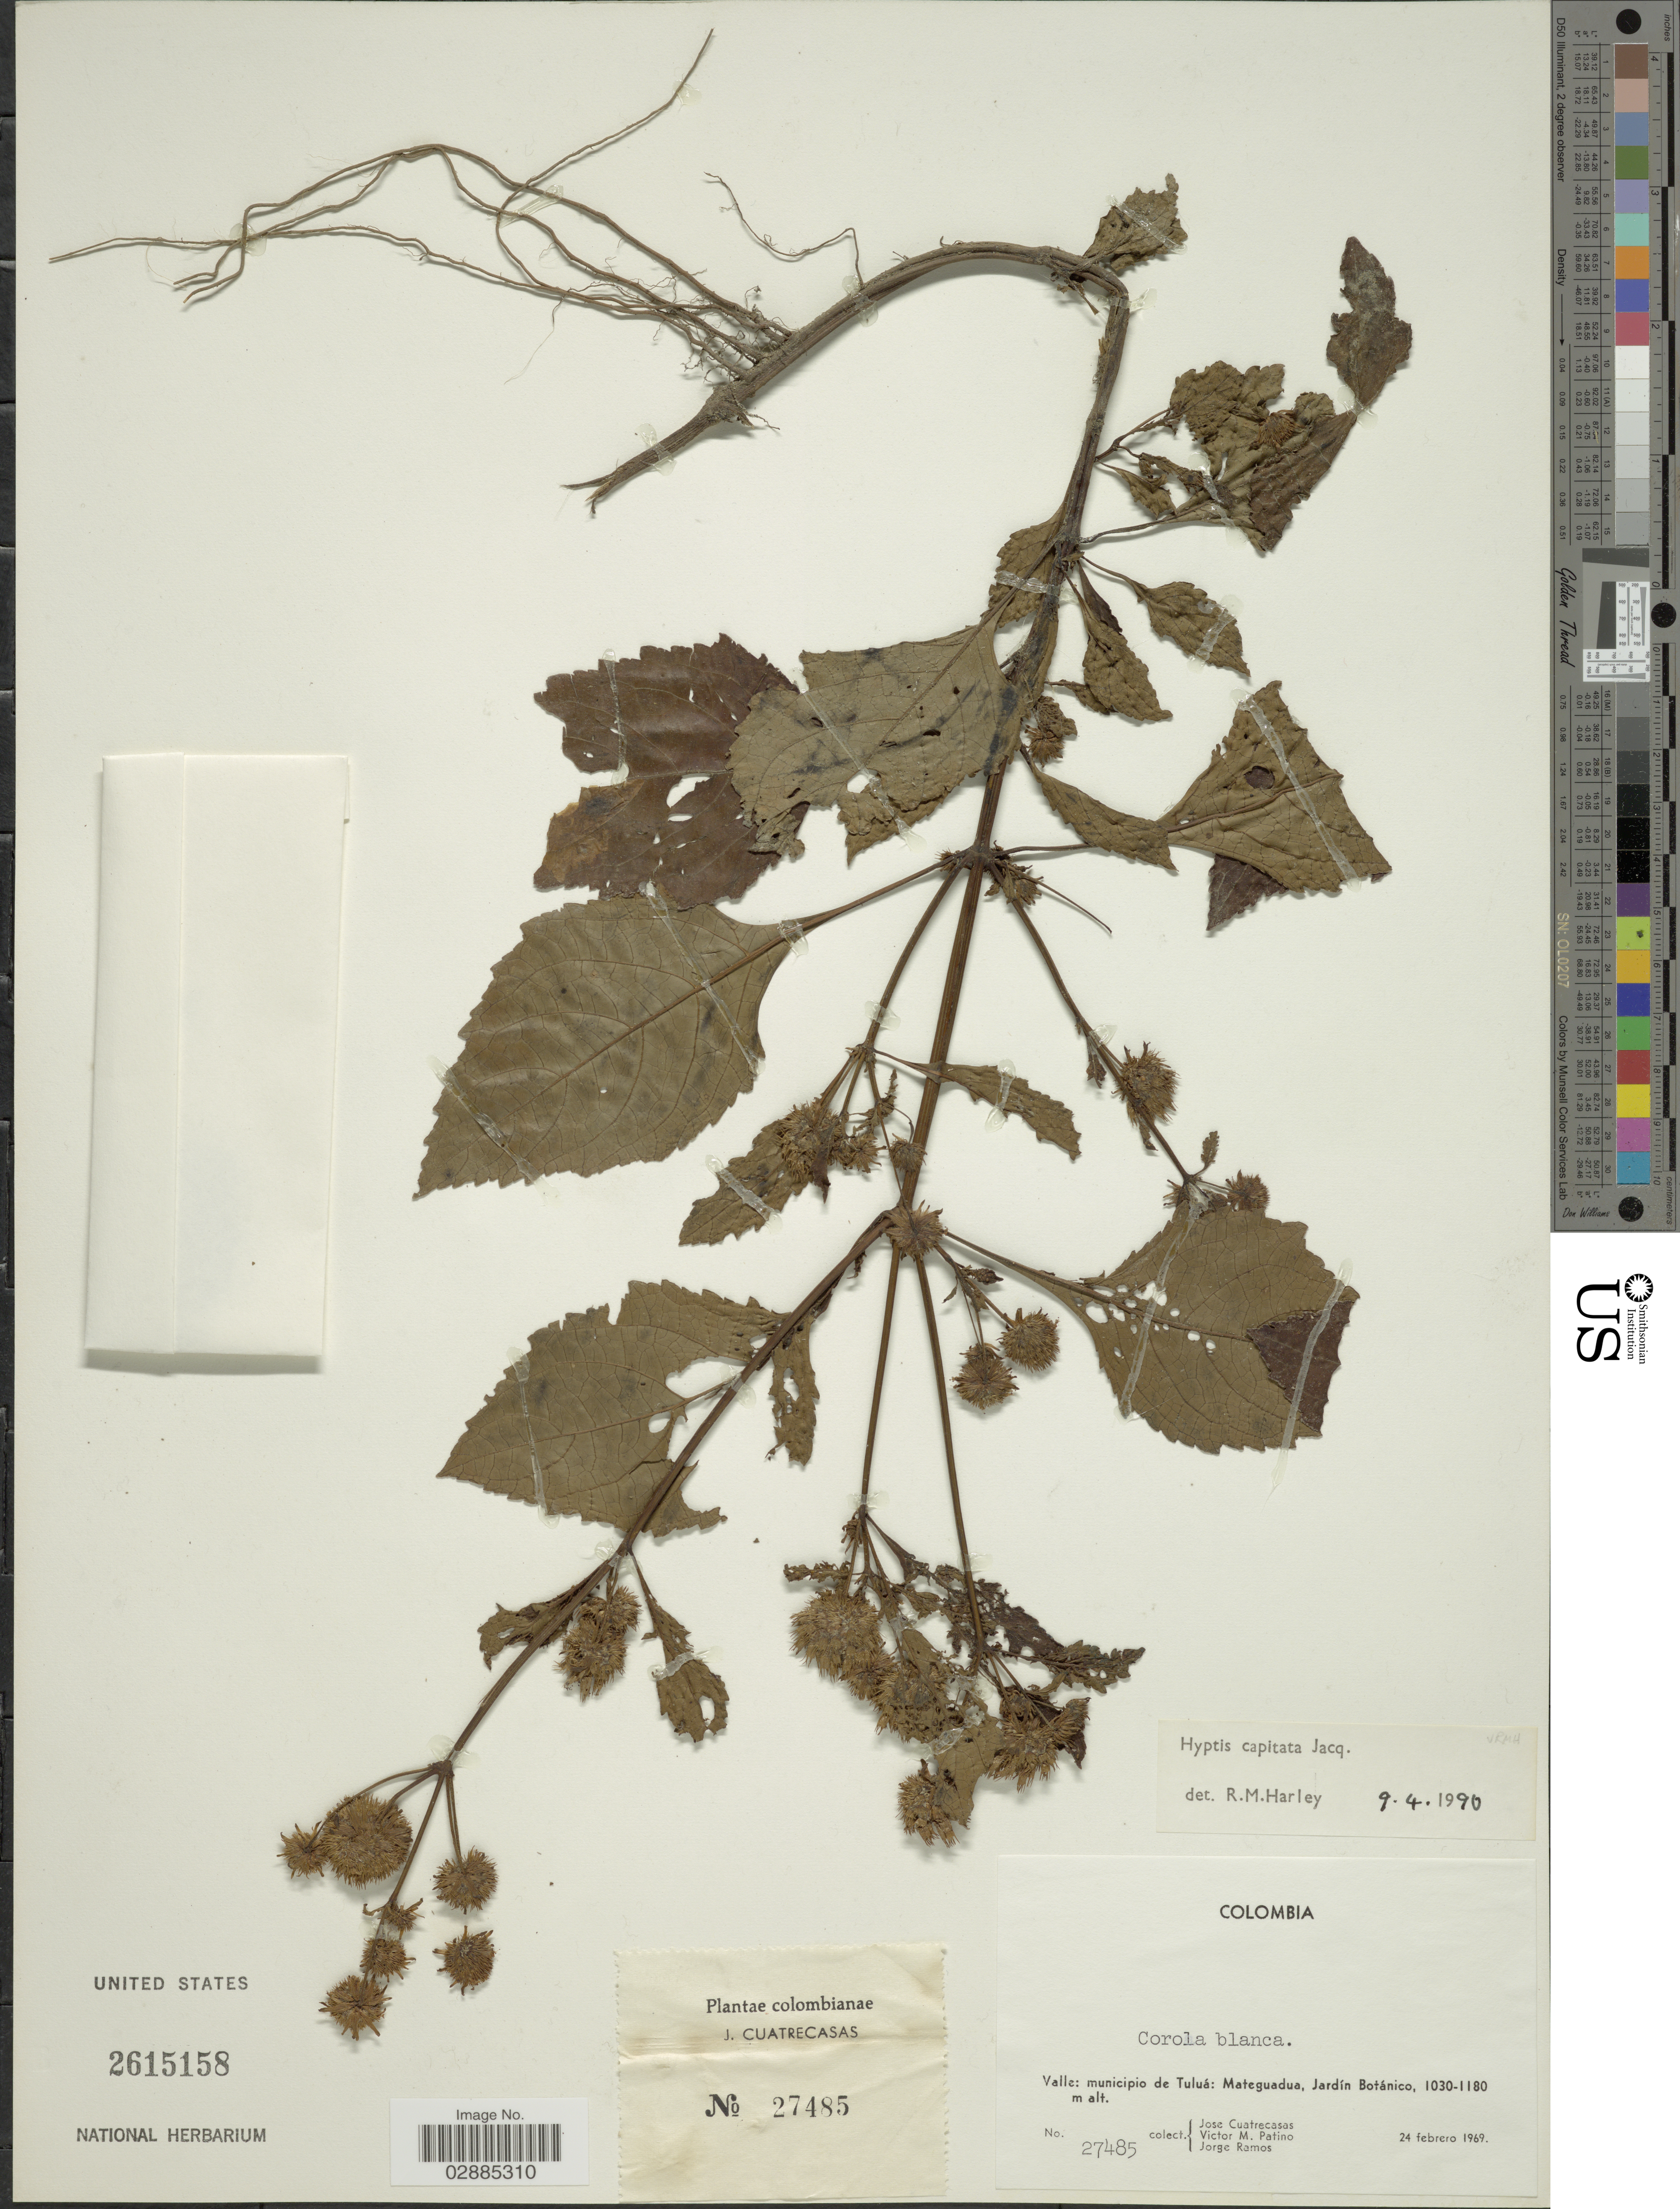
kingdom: Plantae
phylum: Tracheophyta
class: Magnoliopsida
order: Lamiales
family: Lamiaceae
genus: Hyptis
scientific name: Hyptis capitata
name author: Jacq.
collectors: J. Cuatrecasas, V. M. Patiño & J. Ramos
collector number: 27485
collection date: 1969-02-24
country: Colombia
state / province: Valle del Cauca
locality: Valle: Municipio de Tuluá: Mateguadua, Jardín Botánico.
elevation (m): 1030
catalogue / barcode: US 2615158